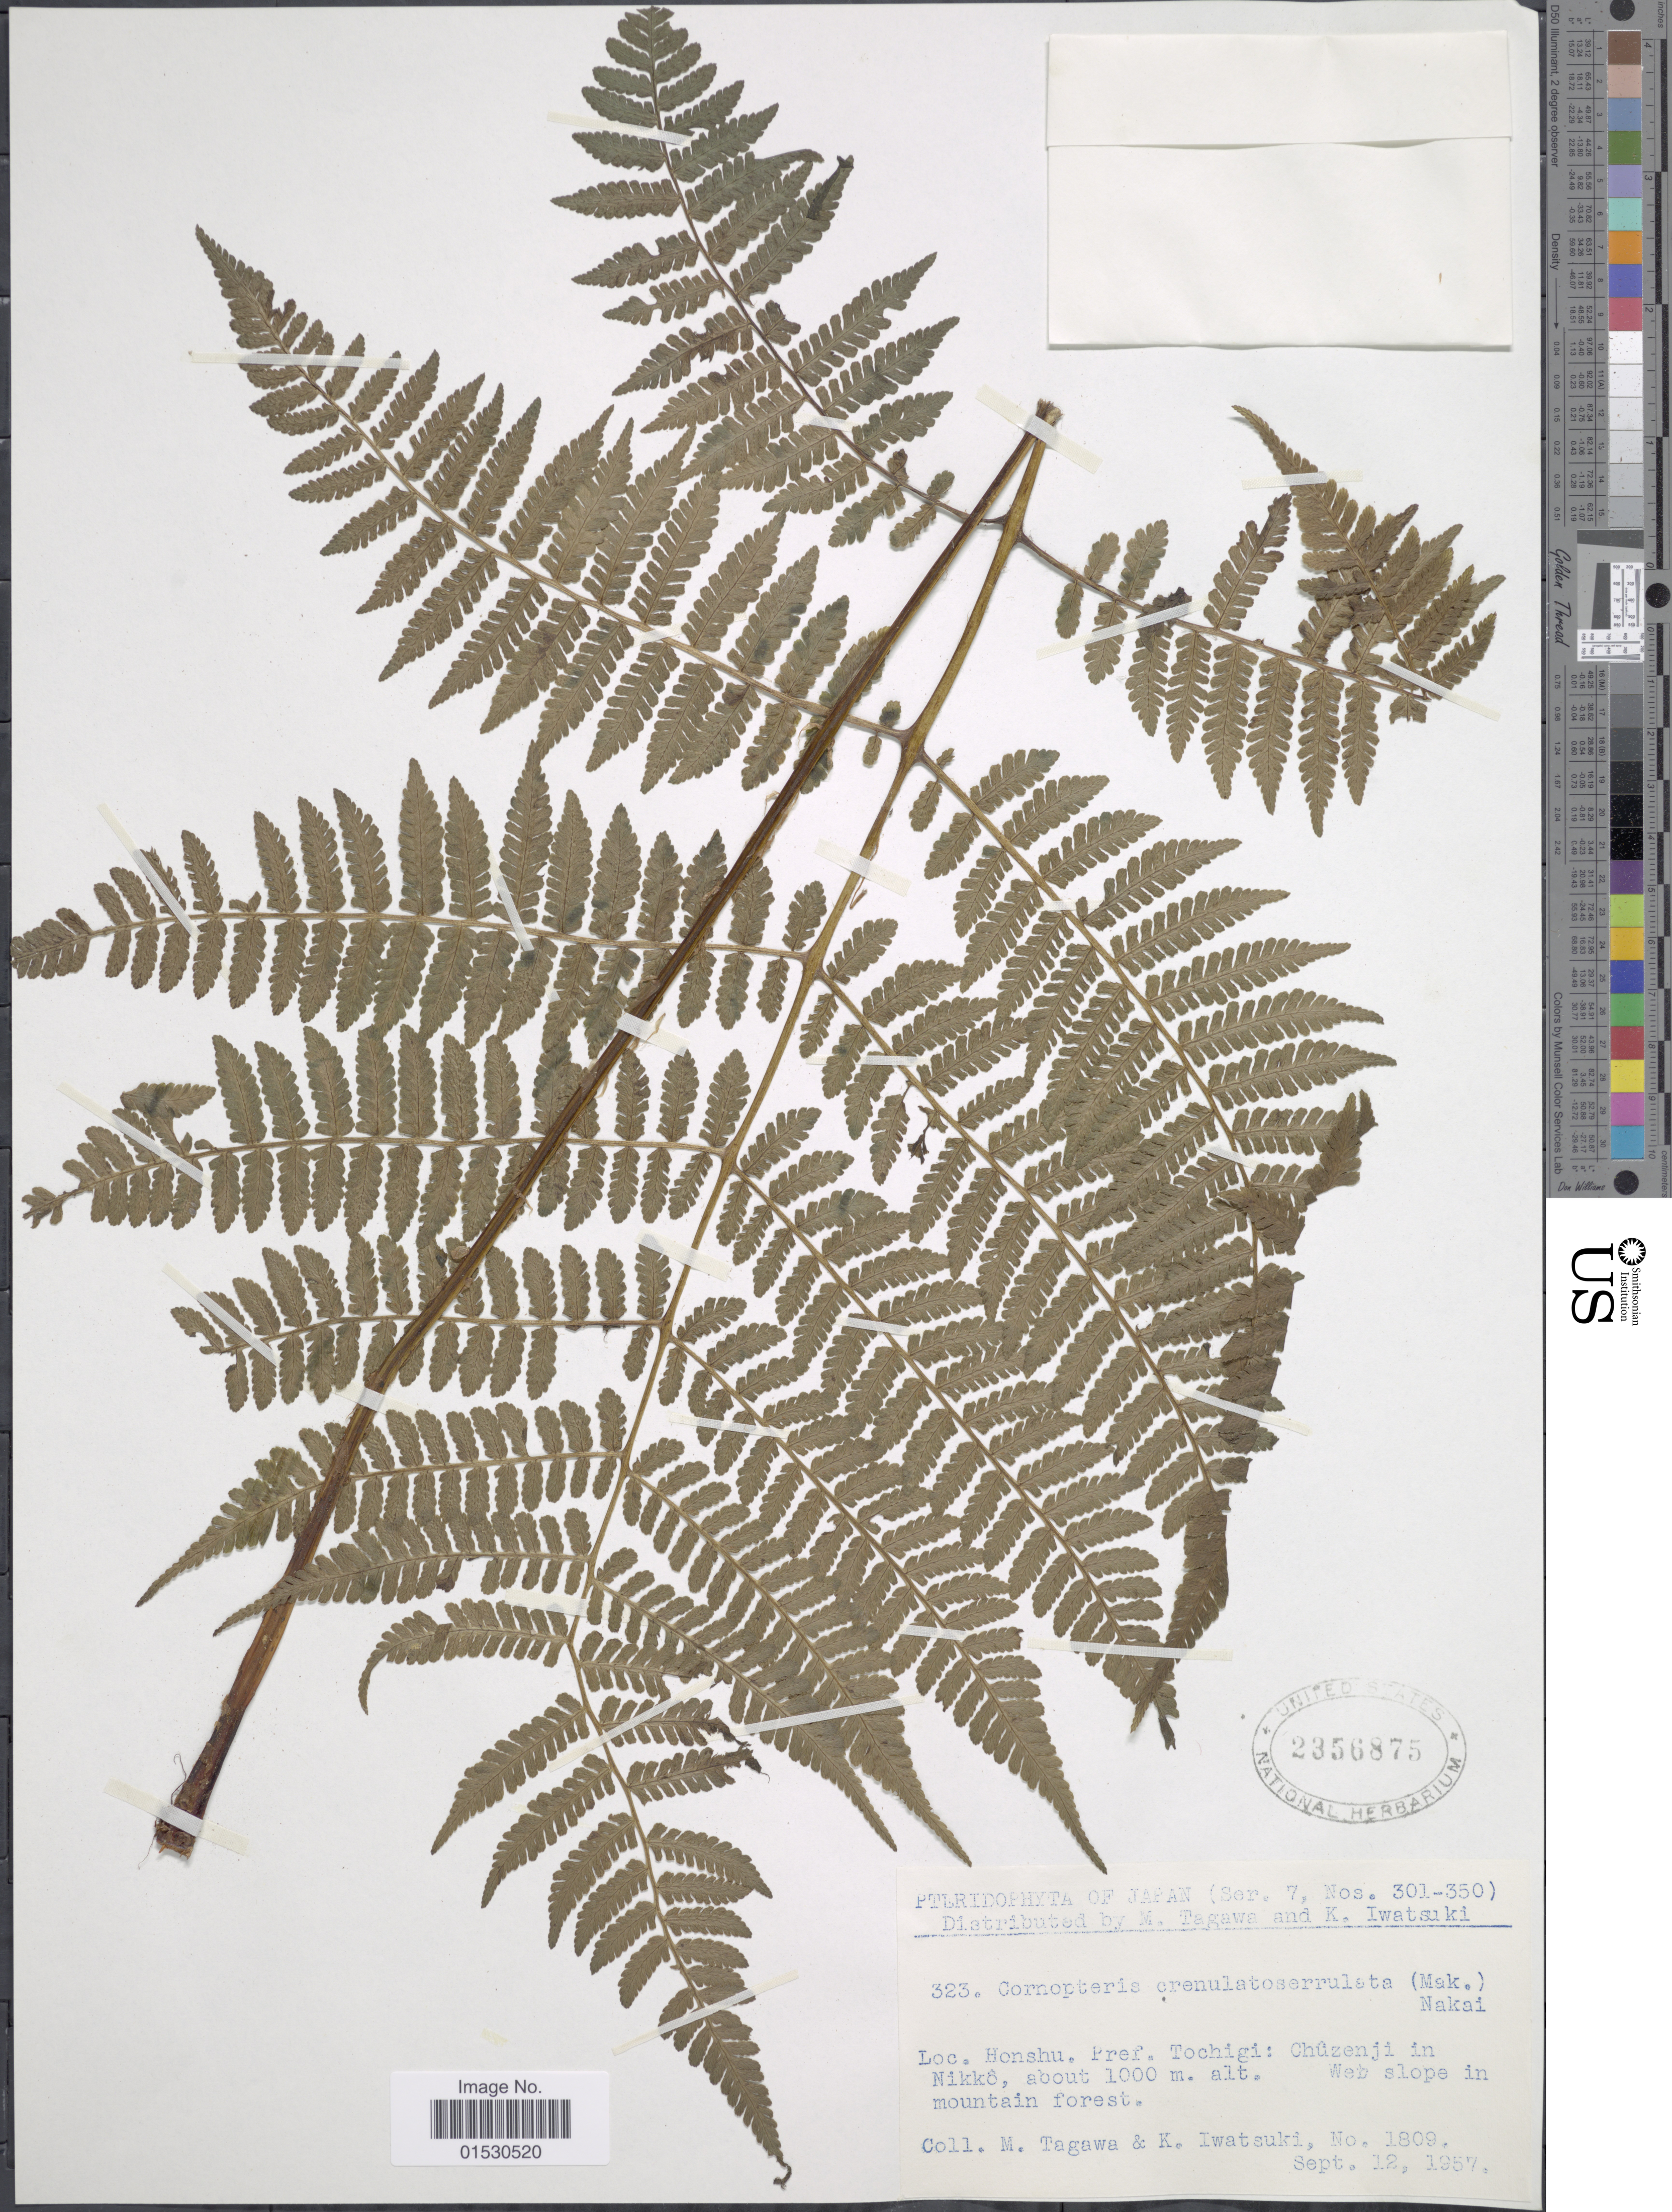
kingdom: Plantae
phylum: Tracheophyta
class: Polypodiopsida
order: Polypodiales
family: Athyriaceae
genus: Athyrium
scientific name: Athyrium crenulato-serratum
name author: Makino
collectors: M. Tagawa & K. Iwatsuki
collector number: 1809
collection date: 1957-09-12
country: Japan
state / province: Totigi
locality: Honshu: Chuzenji in Nikko, wet slope in mountain forest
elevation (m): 1000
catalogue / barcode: US 2356875